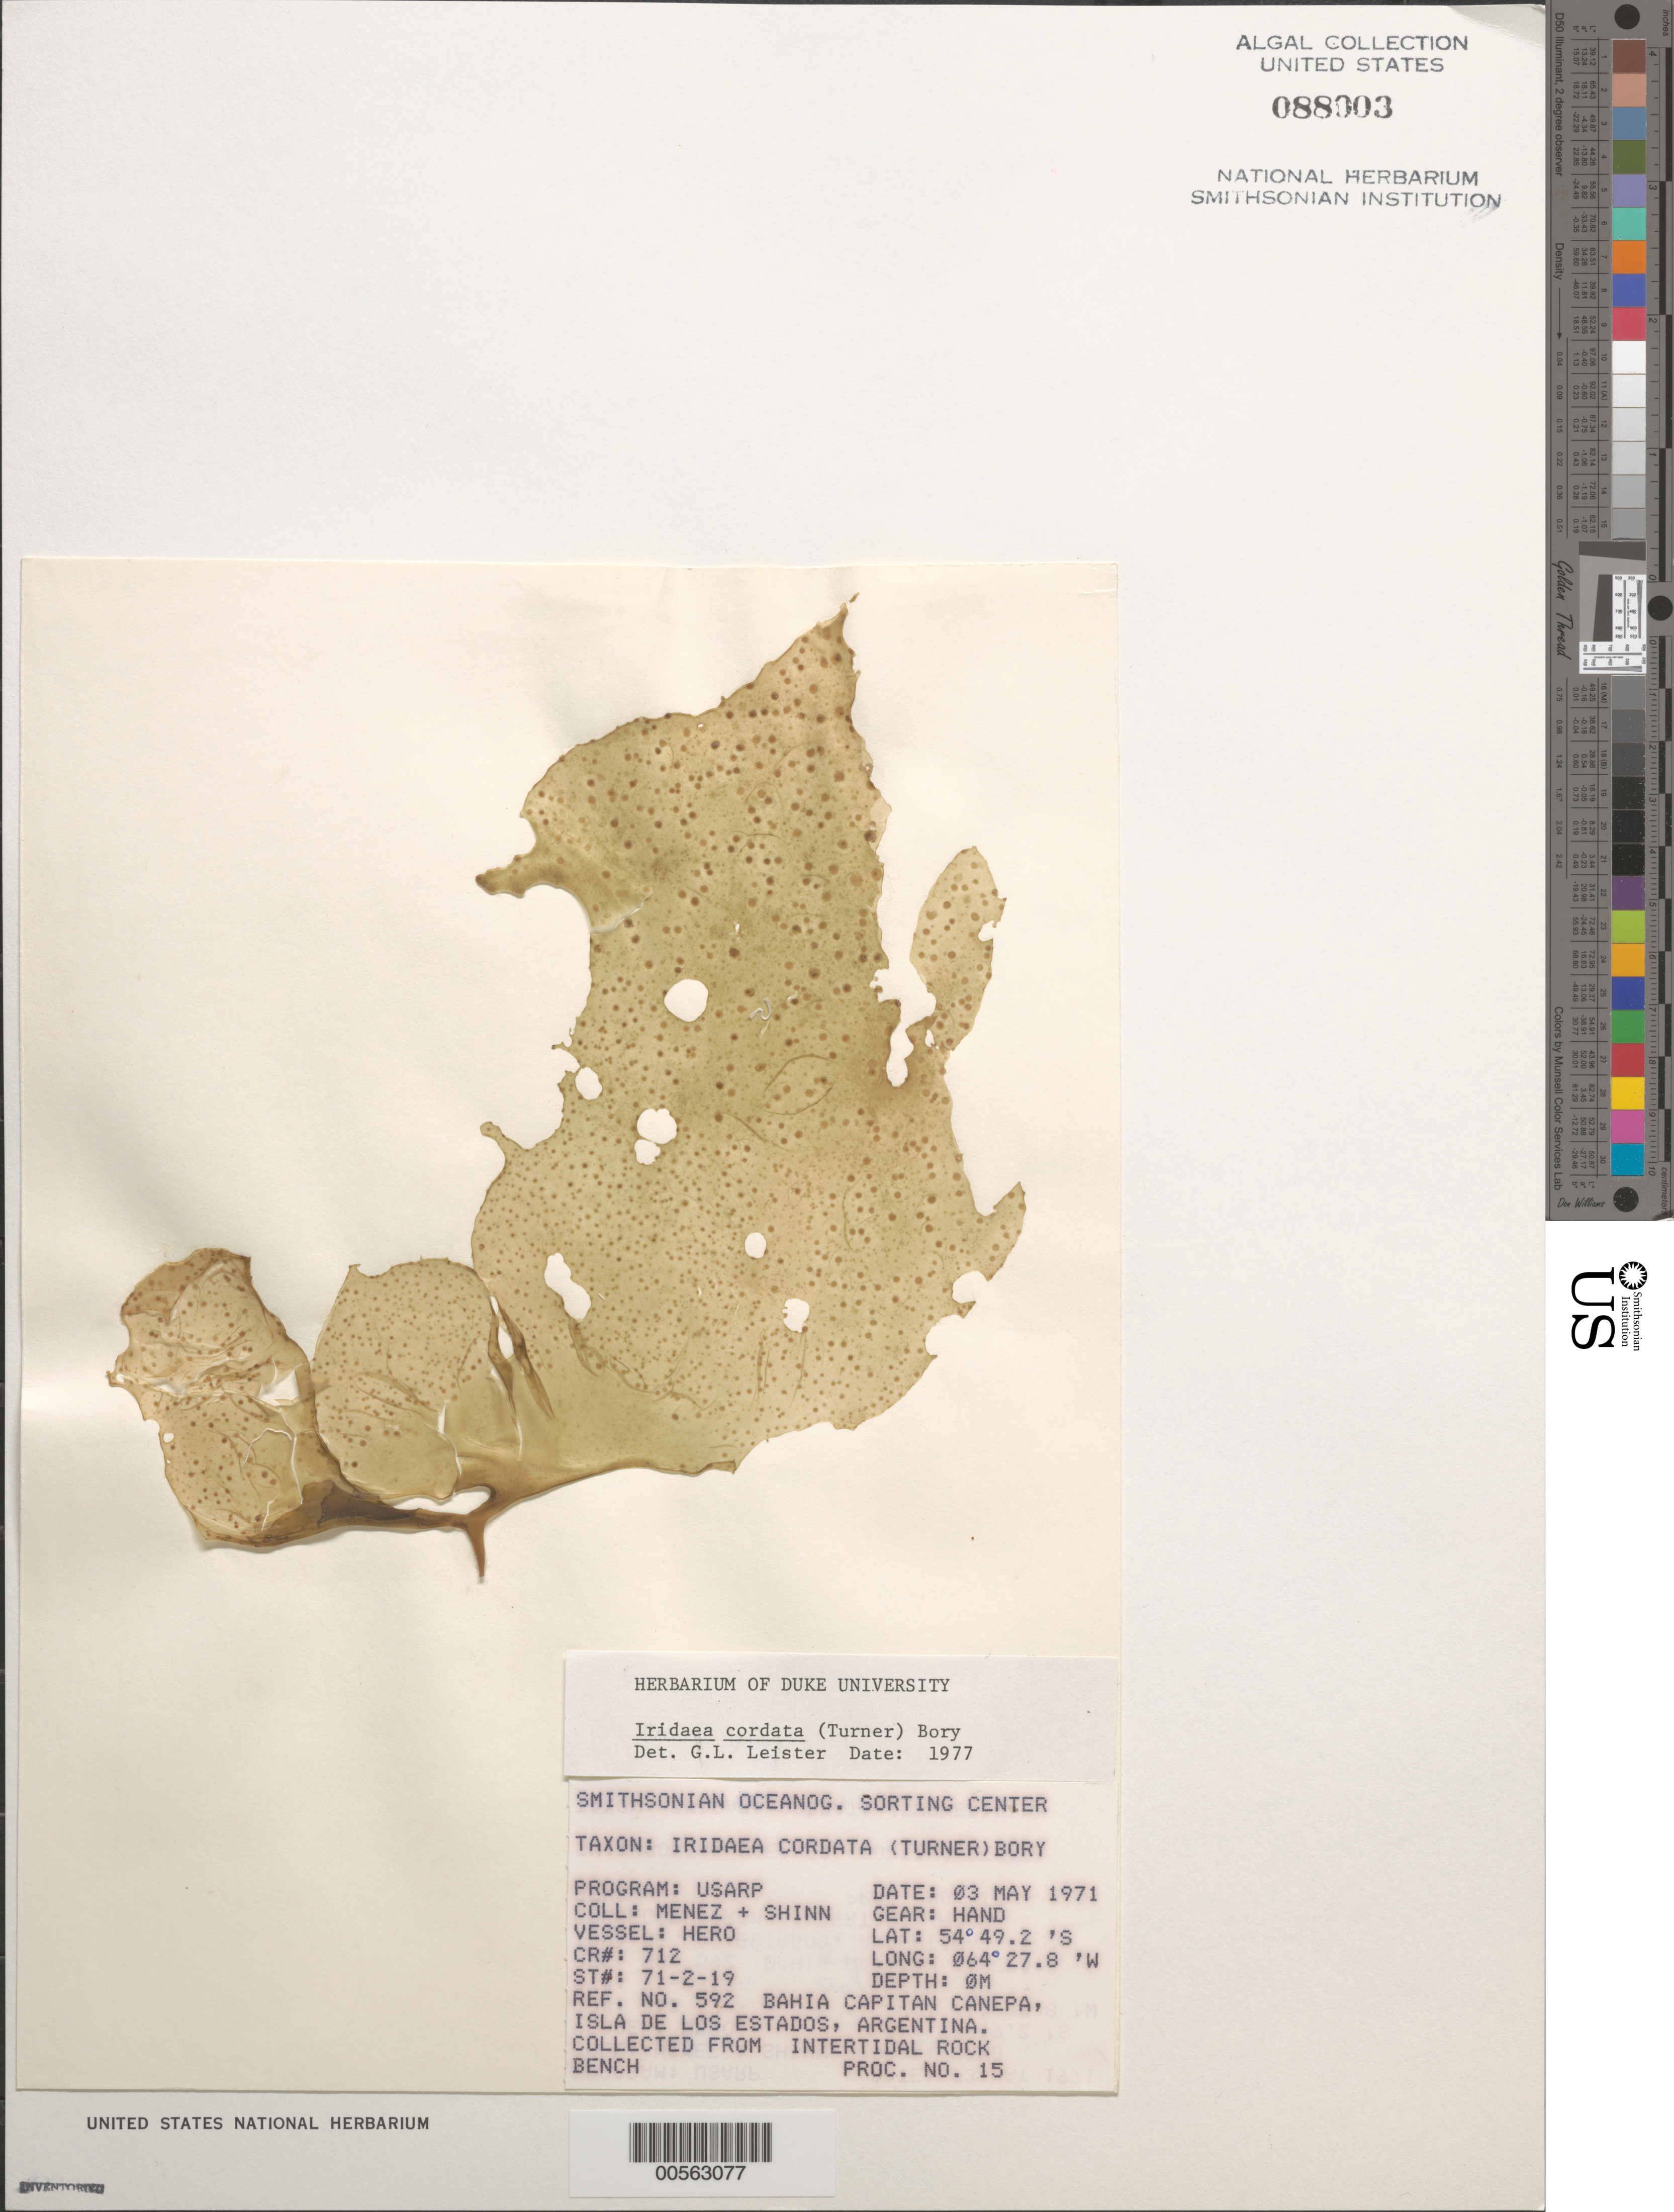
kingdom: Plantae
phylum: Rhodophyta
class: Florideophyceae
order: Gigartinales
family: Gigartinaceae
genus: Iridaea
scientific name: Iridaea cordata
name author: (Turner) Bory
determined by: Leister, G. L.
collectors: Meñez & -. Shinn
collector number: Station 71-2-19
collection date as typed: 03 May 1971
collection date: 1971-05-03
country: Argentina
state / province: Tierra del Fuego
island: Isla de los Estados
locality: Bahia Capitan Canepa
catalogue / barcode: US 88003